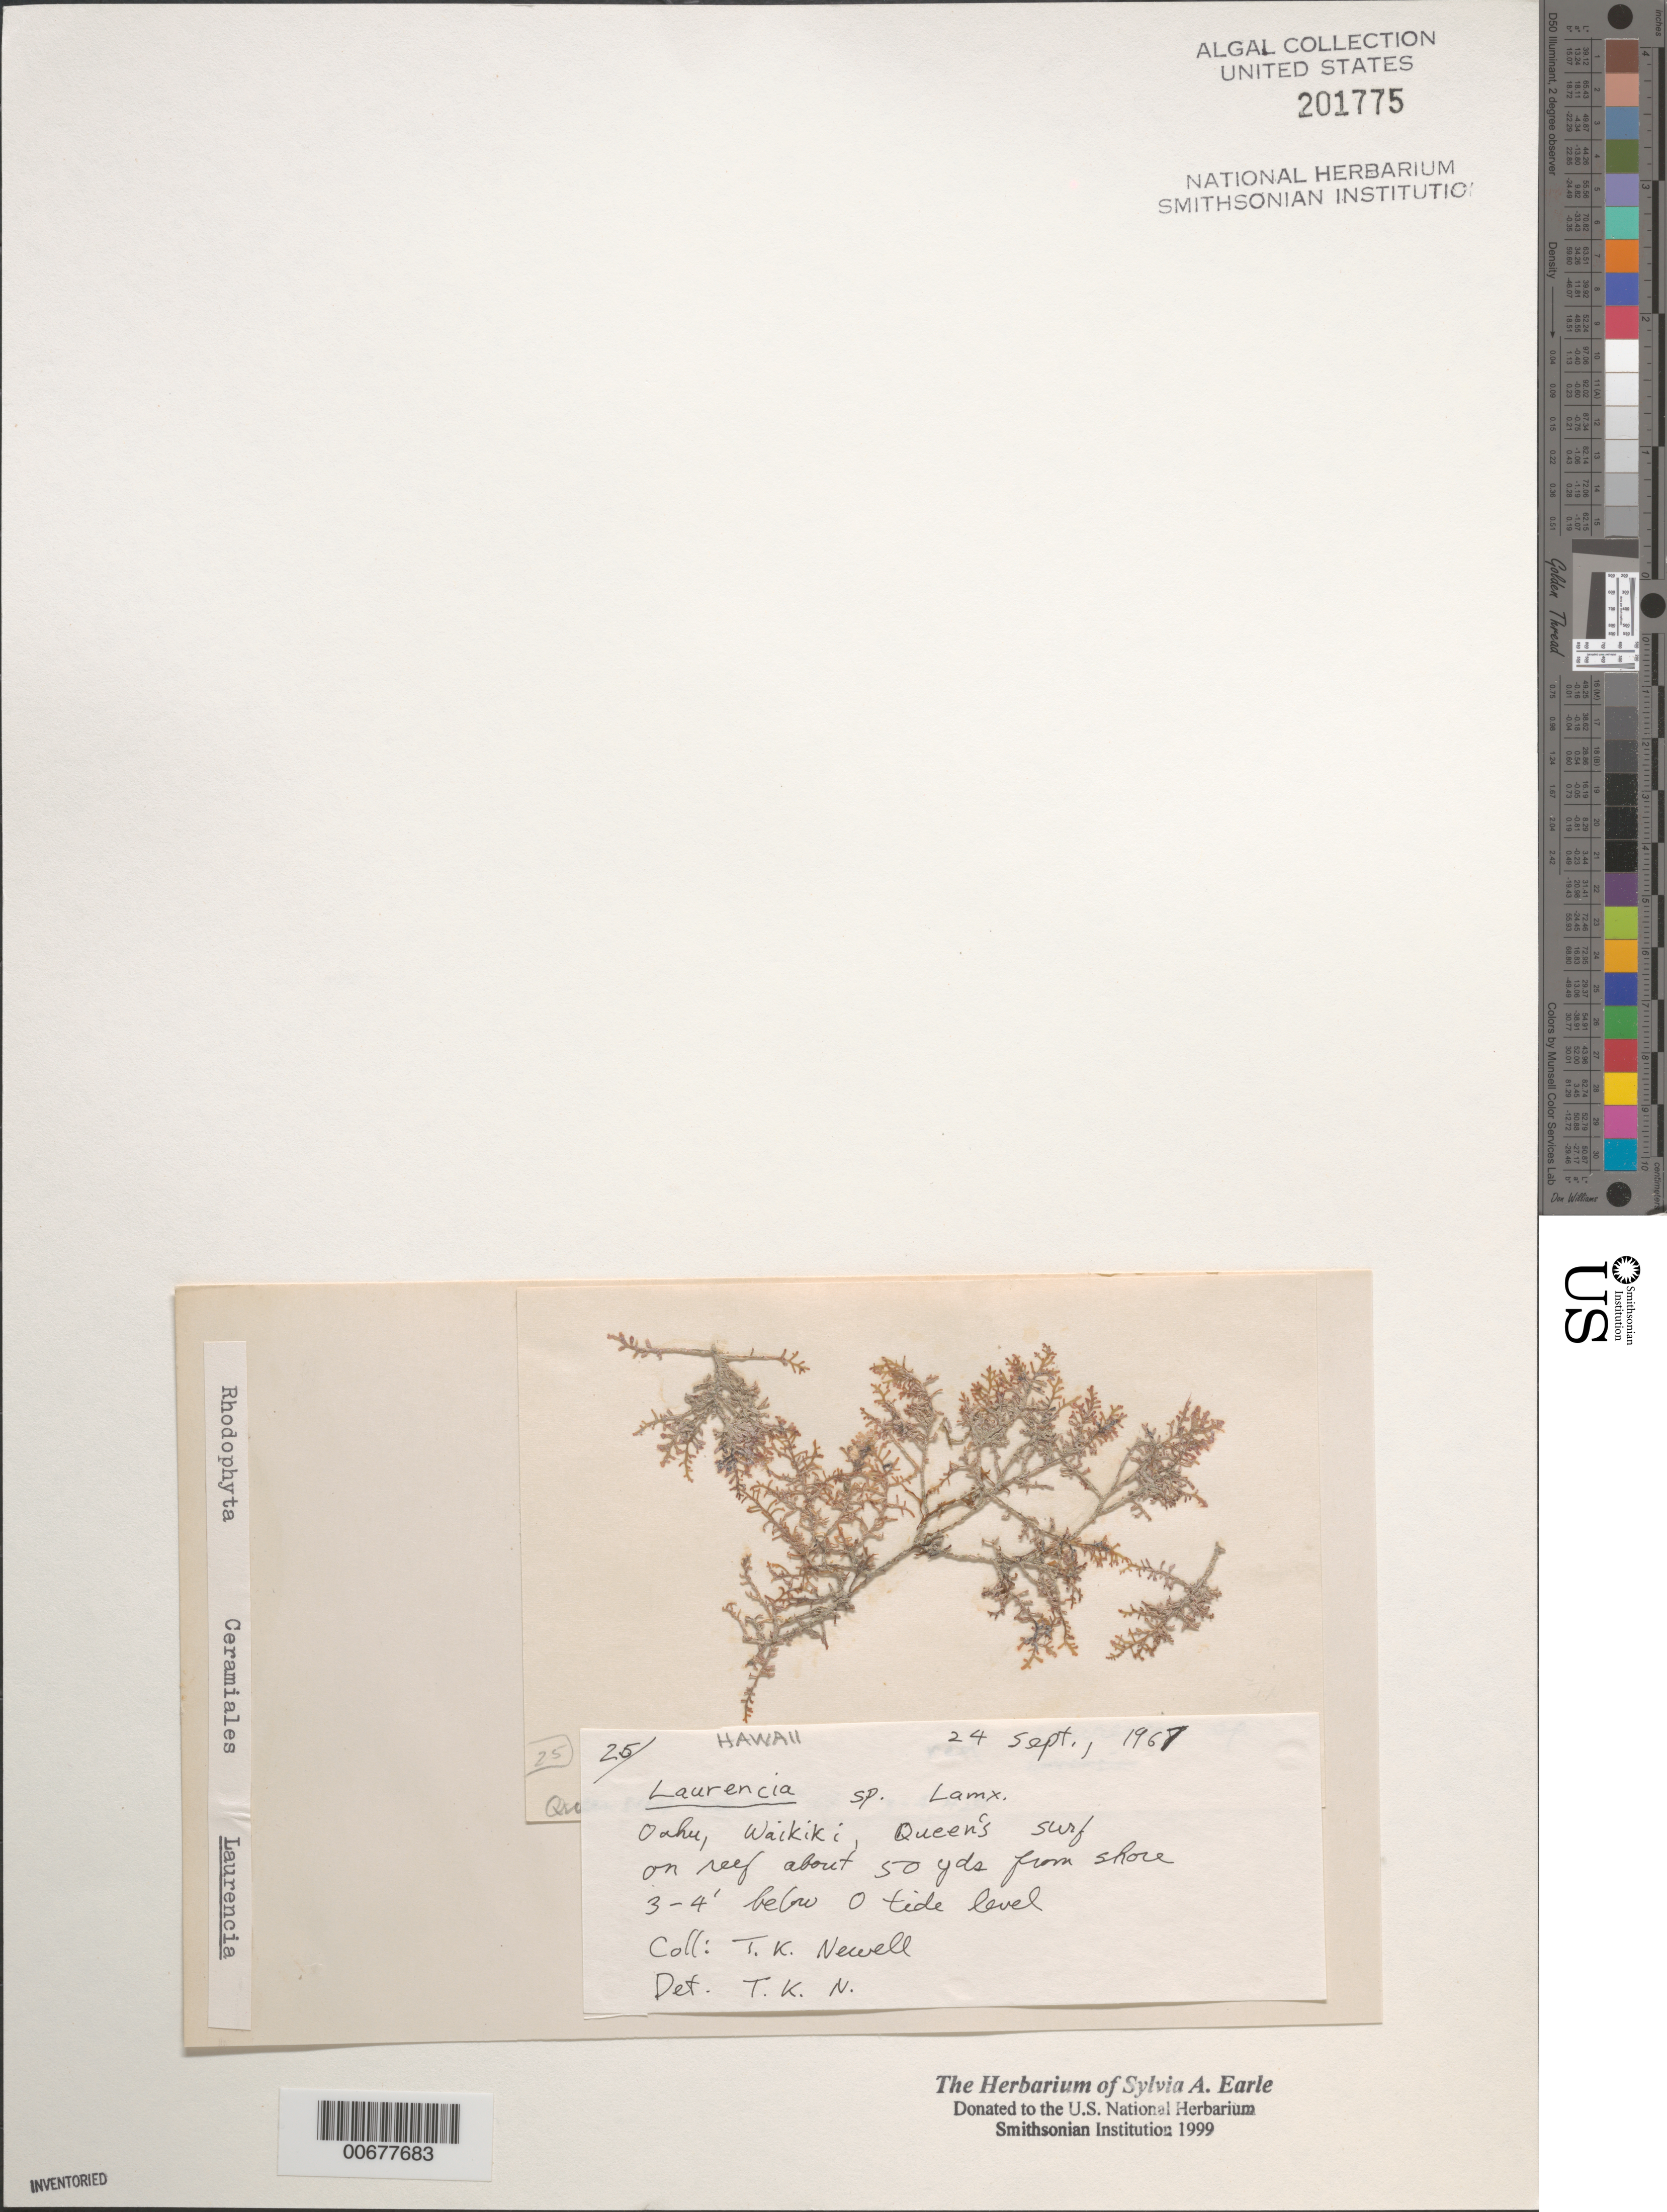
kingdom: Plantae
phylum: Rhodophyta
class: Florideophyceae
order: Ceramiales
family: Rhodomelaceae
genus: Laurencia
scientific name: Laurencia sp.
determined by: Newell, Thomas K.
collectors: T. K. Newell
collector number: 25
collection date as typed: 24 Sep 1967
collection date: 1967-09-24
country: United States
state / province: Hawaii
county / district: Honolulu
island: Oahu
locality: Waikiki, Queen's Ssurf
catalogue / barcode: US 201775